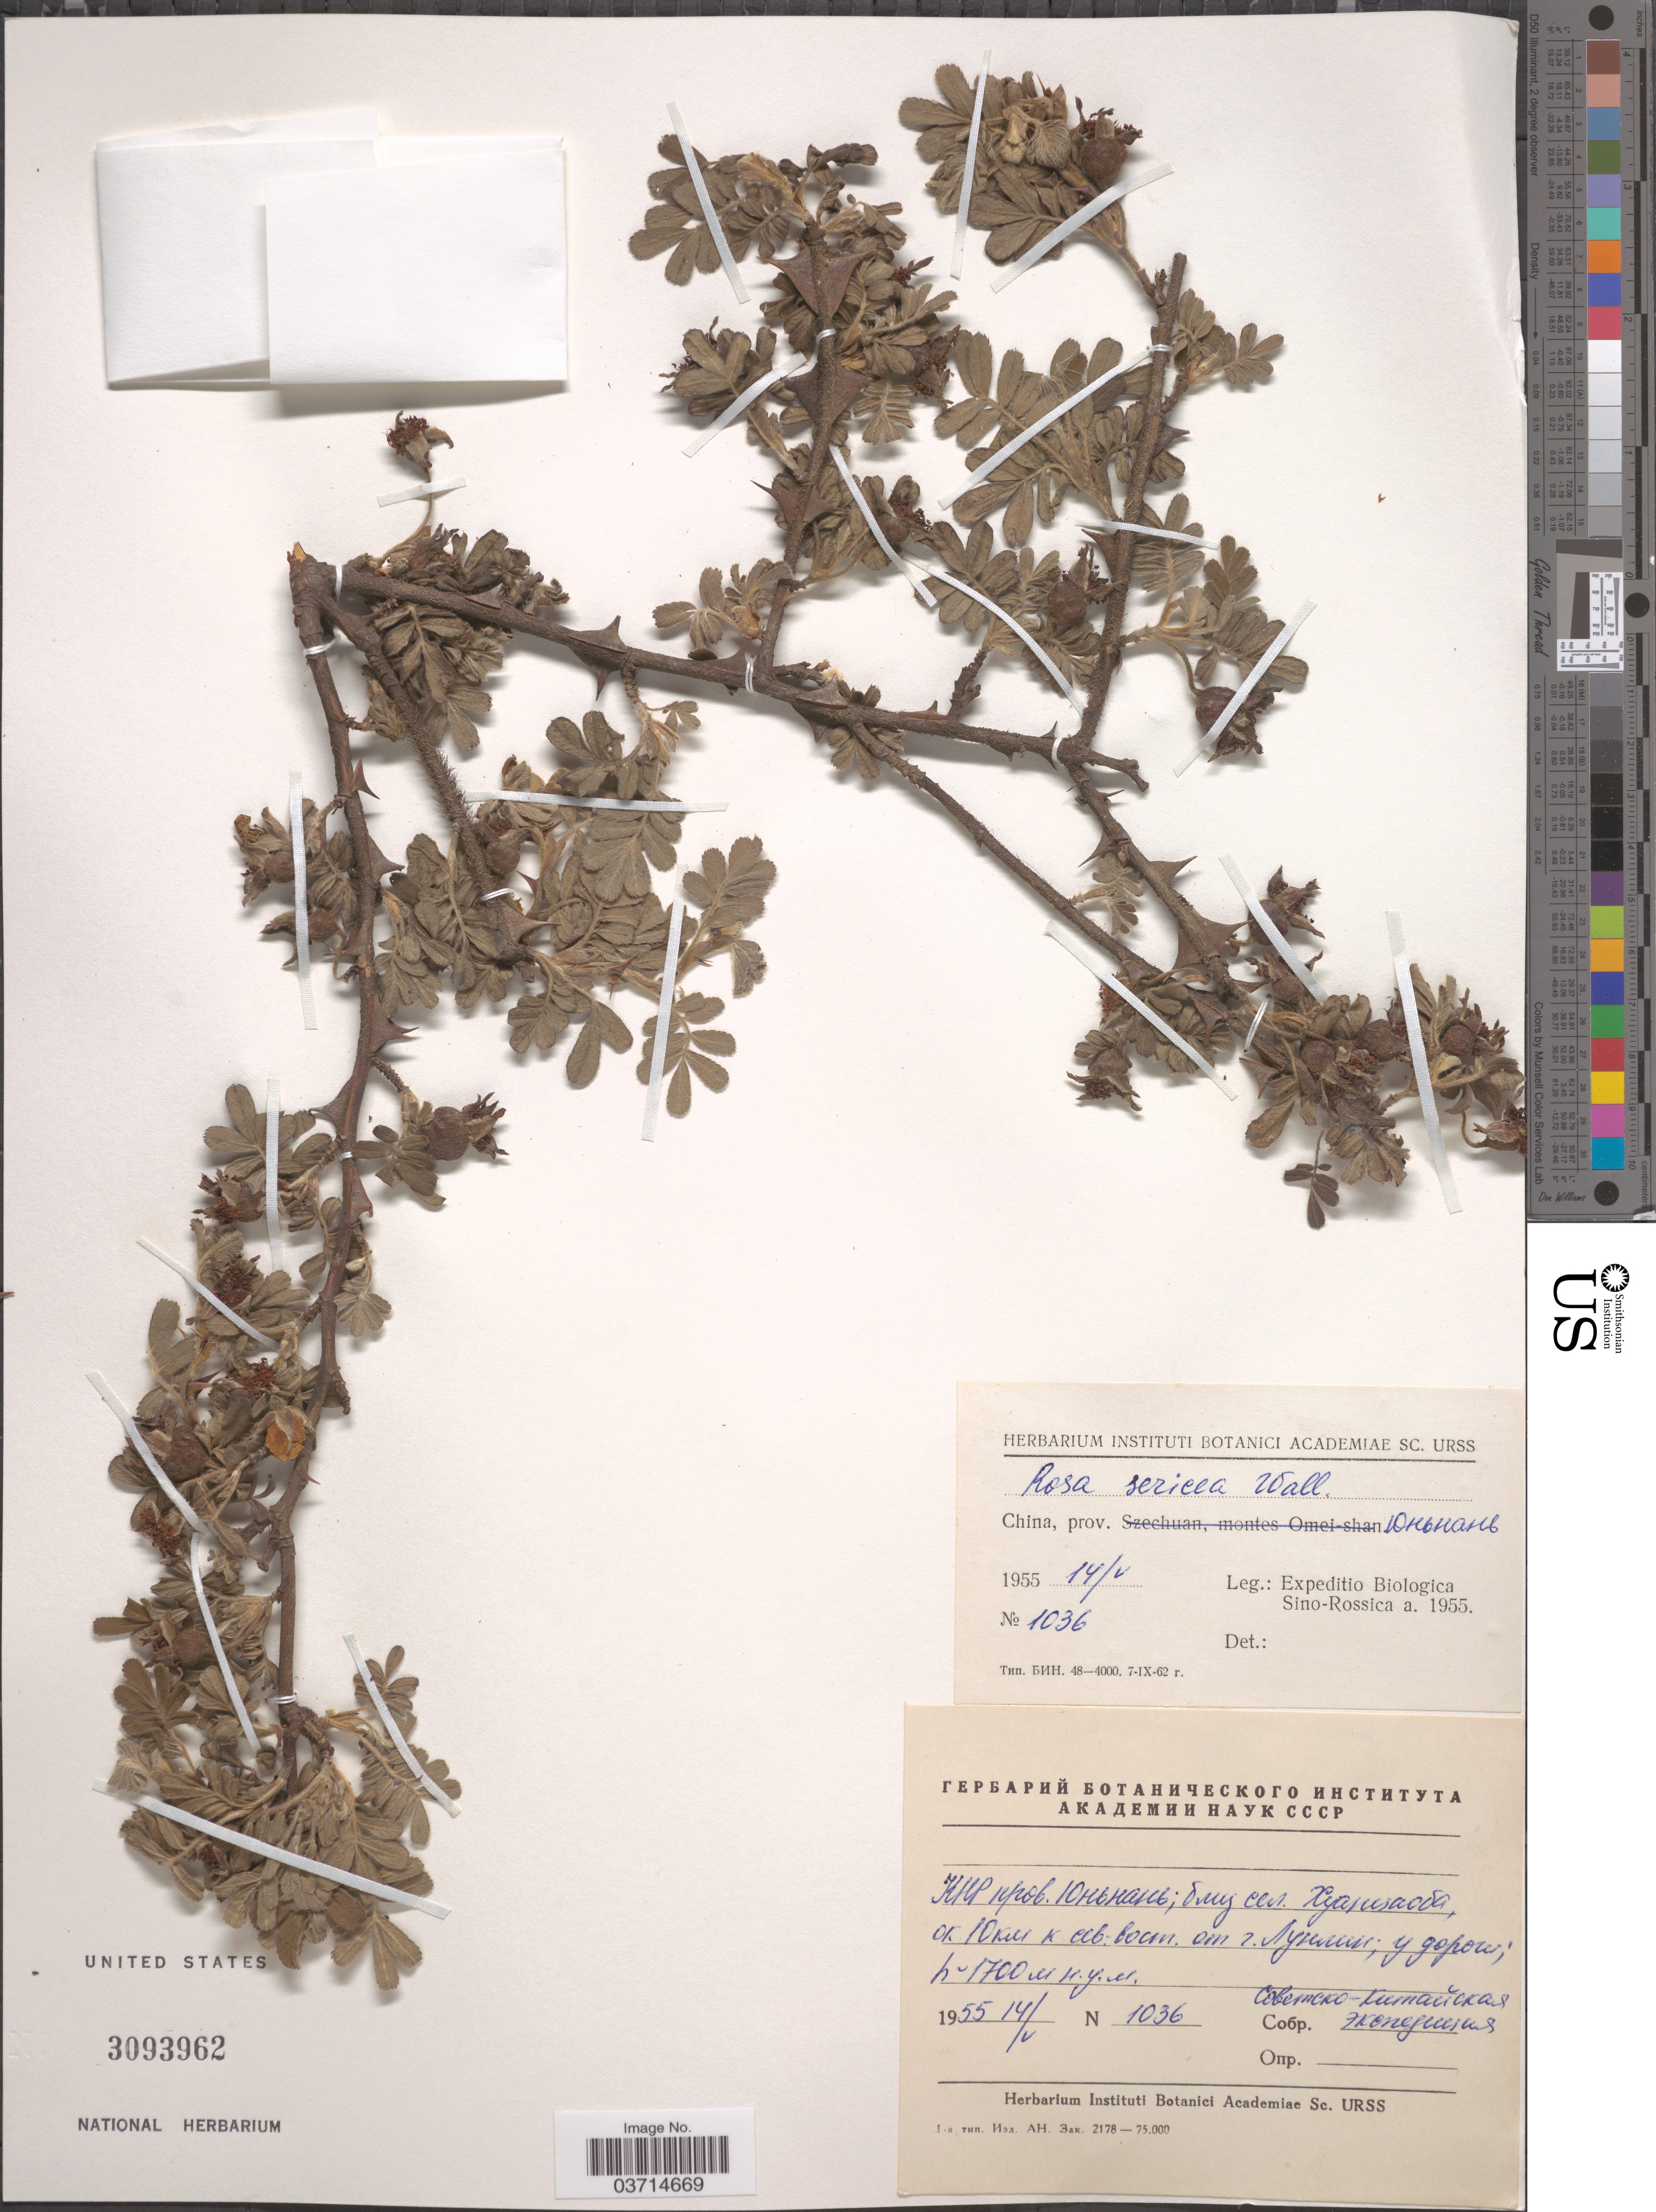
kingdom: Plantae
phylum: Tracheophyta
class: Magnoliopsida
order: Rosales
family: Rosaceae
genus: Rosa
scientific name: Rosa sericea var. sericea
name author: Lindl.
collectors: Expeditio Biologica Sino-Rossica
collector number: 1036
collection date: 1955-05-14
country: China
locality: Prov. X.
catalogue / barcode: US 3093962